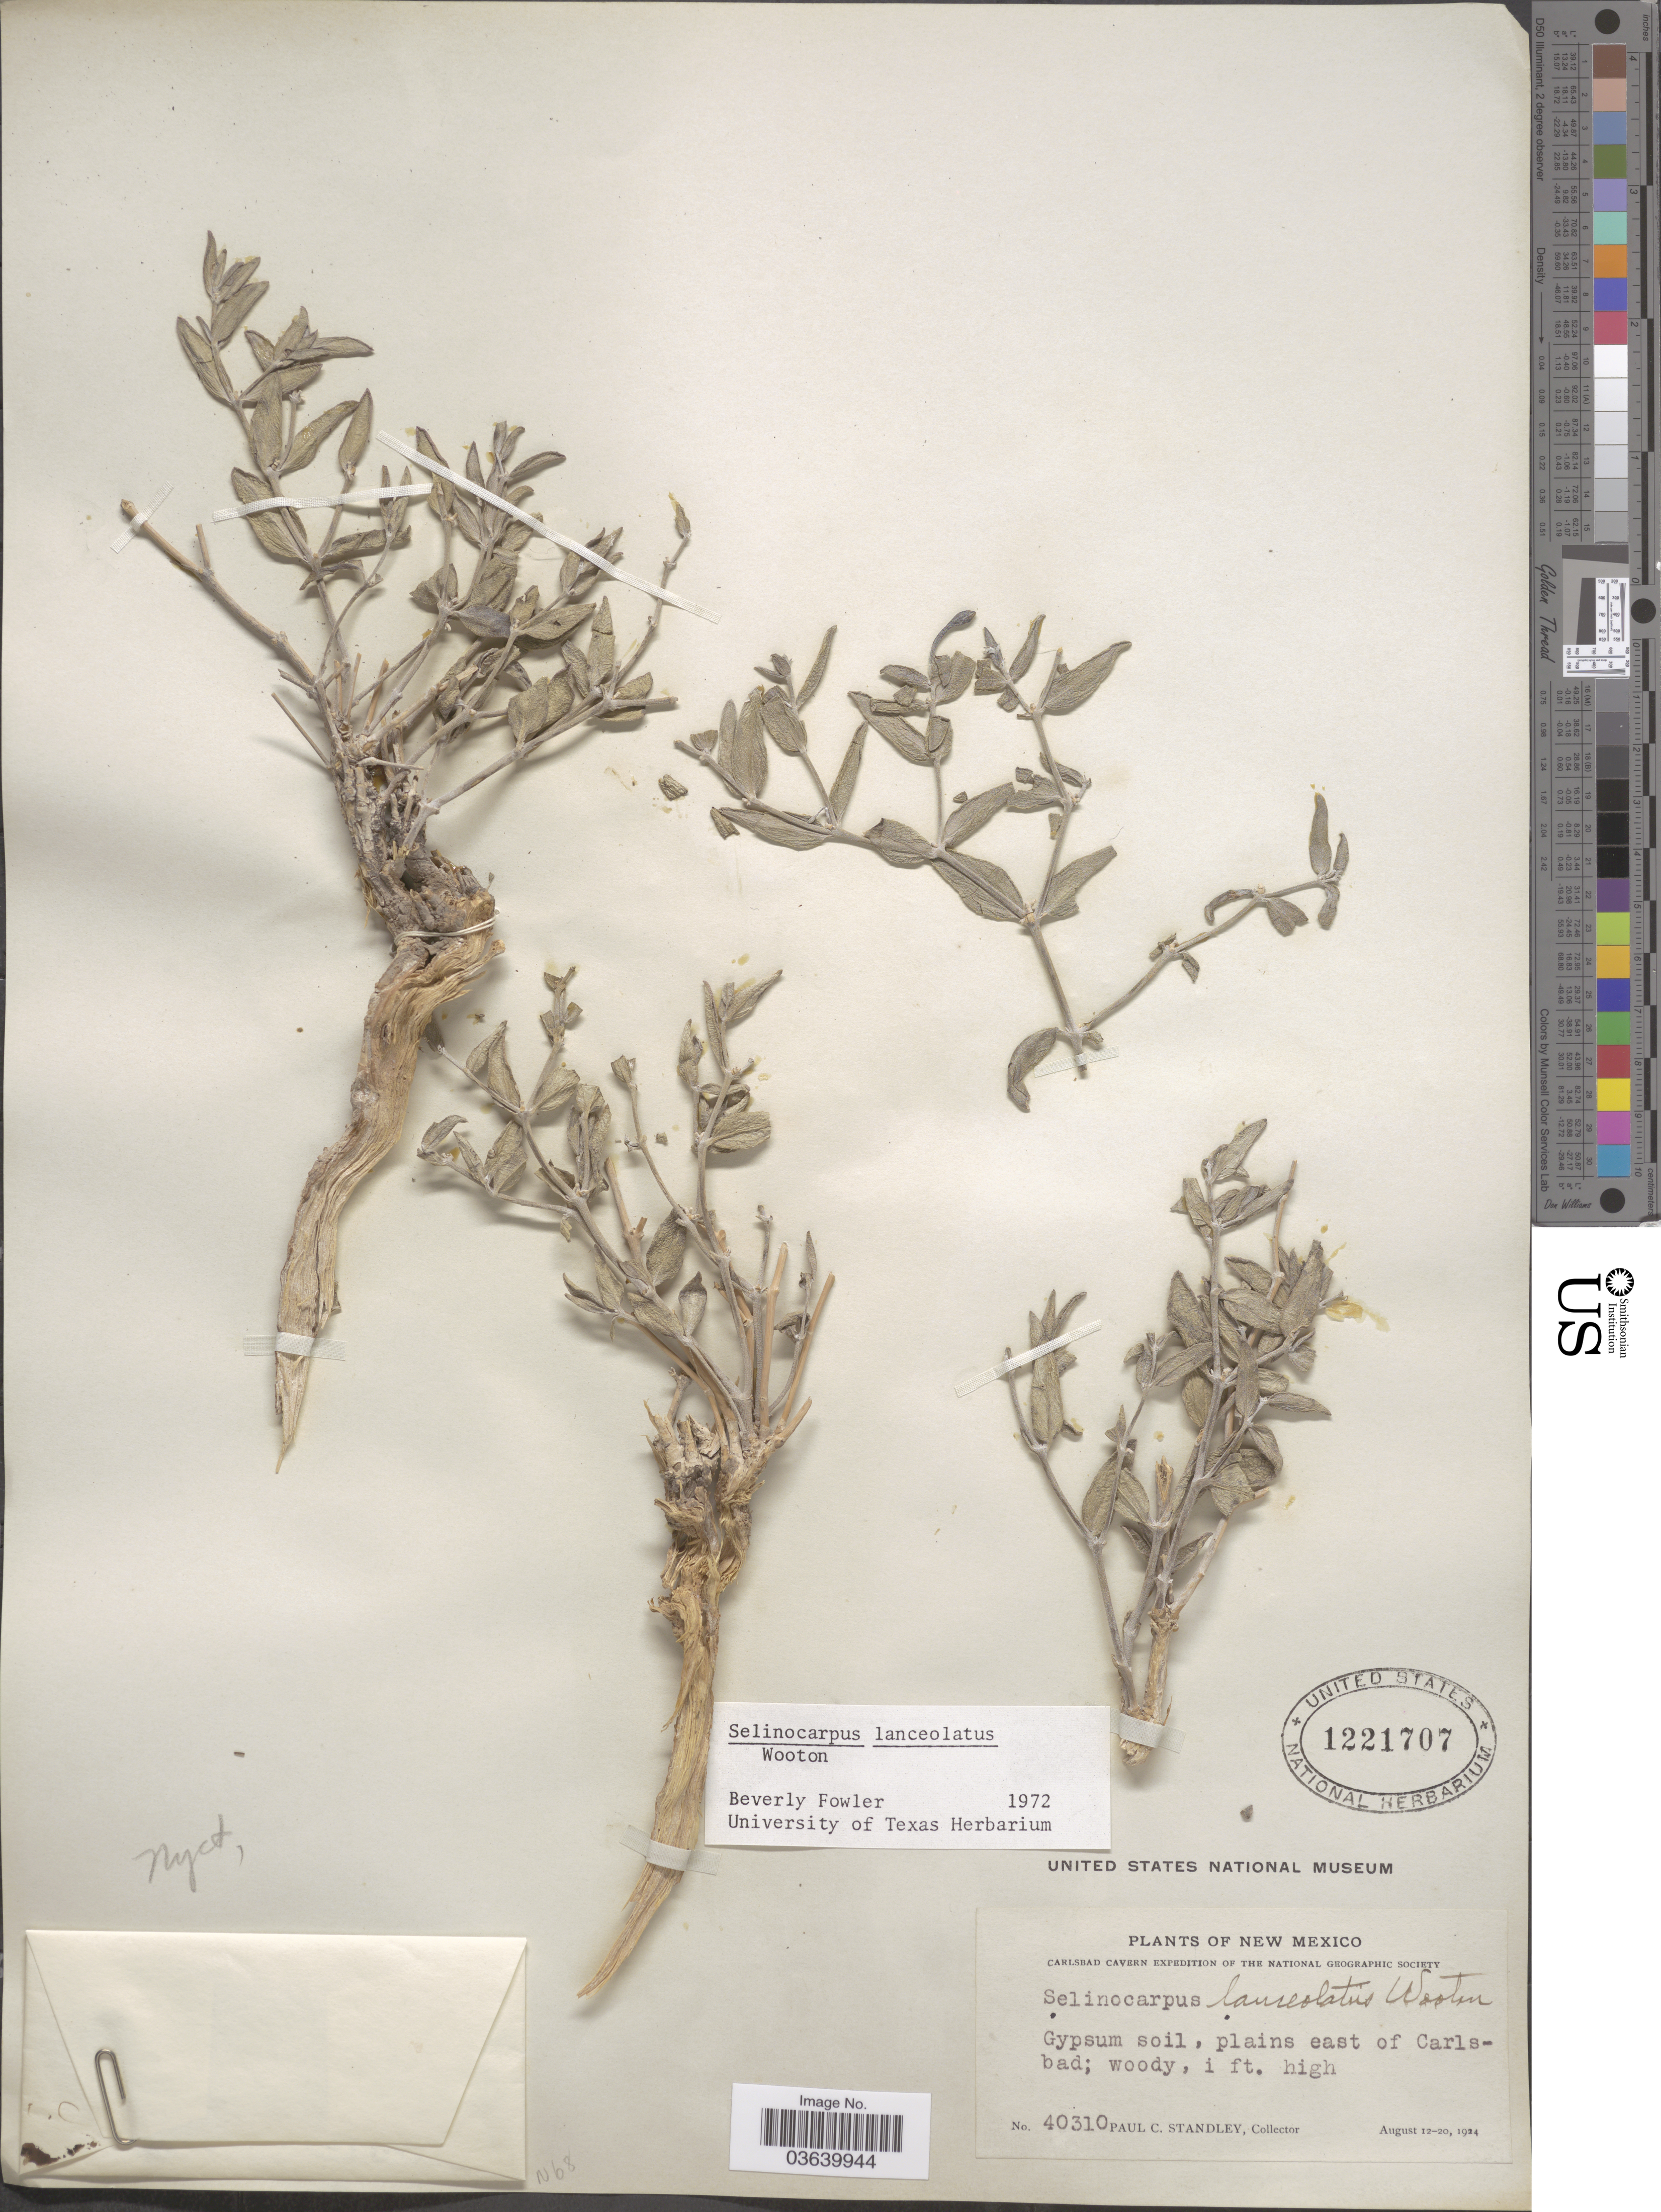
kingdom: Plantae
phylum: Tracheophyta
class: Magnoliopsida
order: Caryophyllales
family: Nyctaginaceae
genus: Acleisanthes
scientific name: Acleisanthes lanceolatus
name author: (Wooton) R.A. Levin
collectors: P. C. Standley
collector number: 40310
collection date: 1924-08-12/1924-08-20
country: United States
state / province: New Mexico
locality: Plains east of Carlsbad.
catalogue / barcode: US 1221707